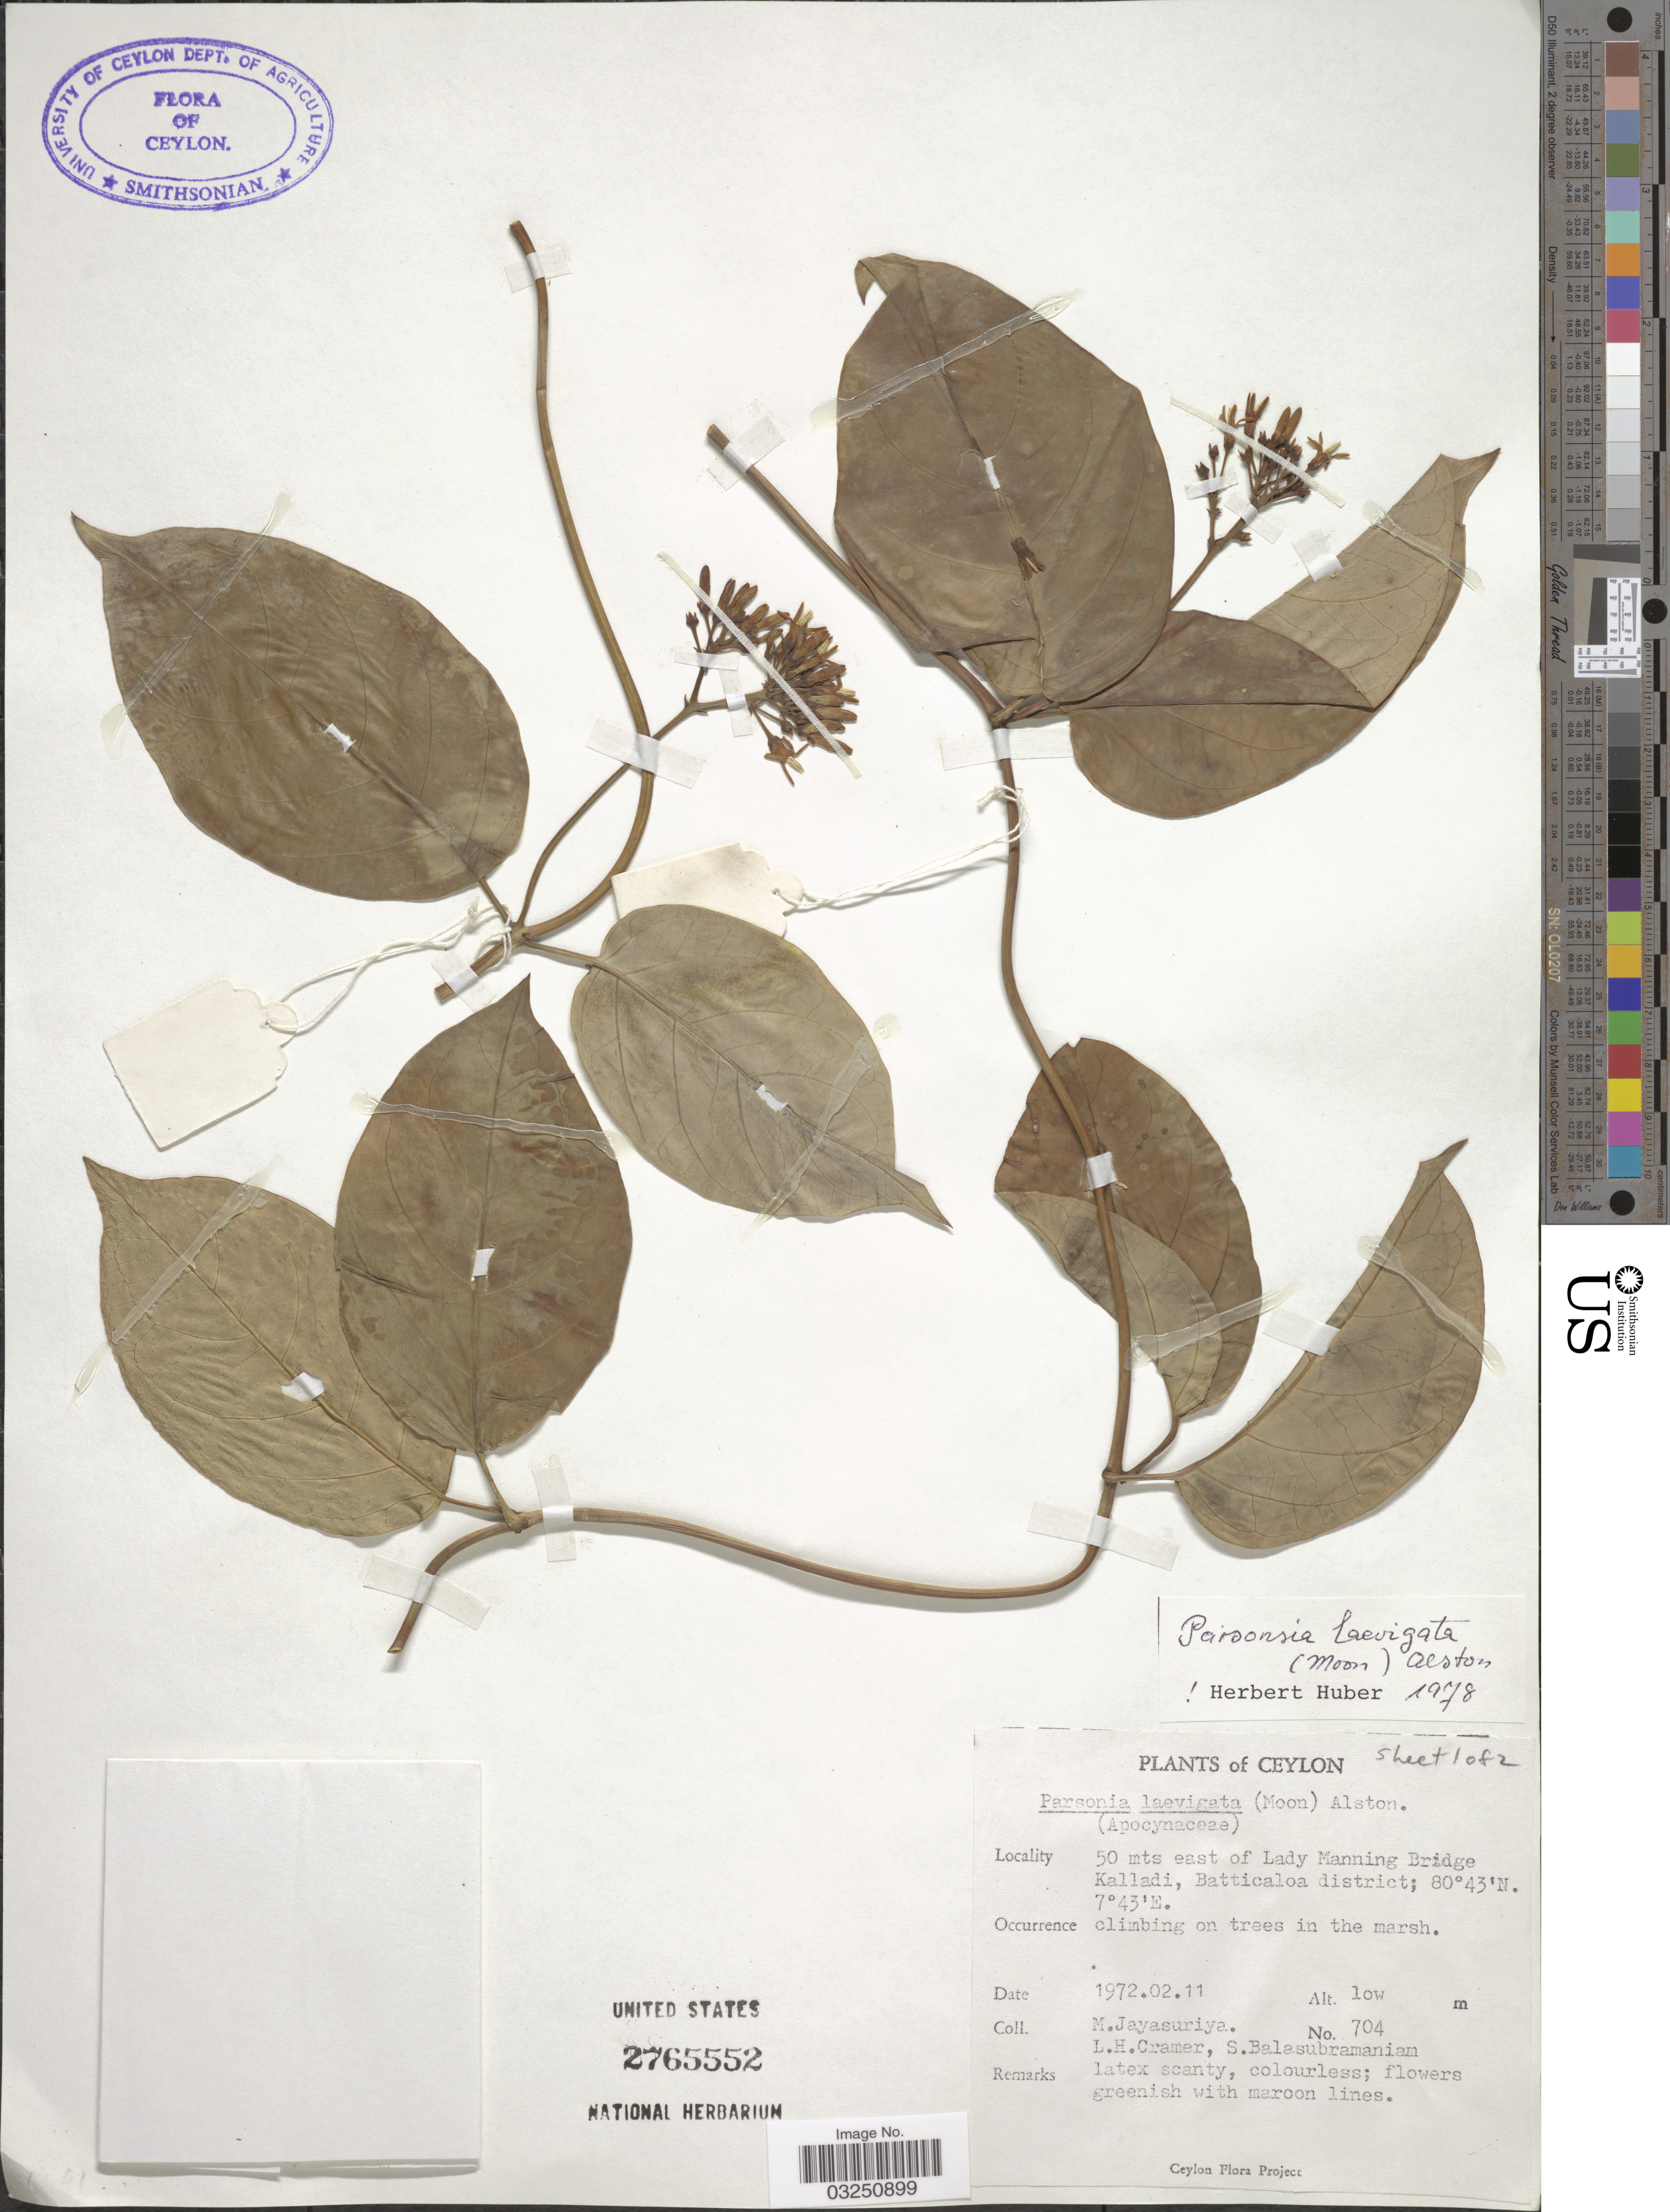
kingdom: Plantae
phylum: Tracheophyta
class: Magnoliopsida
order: Gentianales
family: Apocynaceae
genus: Parsonsia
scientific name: Parsonsia alboflavescens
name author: (Dennst.) Mabberley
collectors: M. Jayasuriya, L. H. Cramer & S. Balasubramaniam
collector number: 704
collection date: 1972-02-11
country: Sri Lanka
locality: Ceylon. 50 mts east of Lady Manning Bridge Kalladi, Batticaloa district.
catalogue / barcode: US 2765552